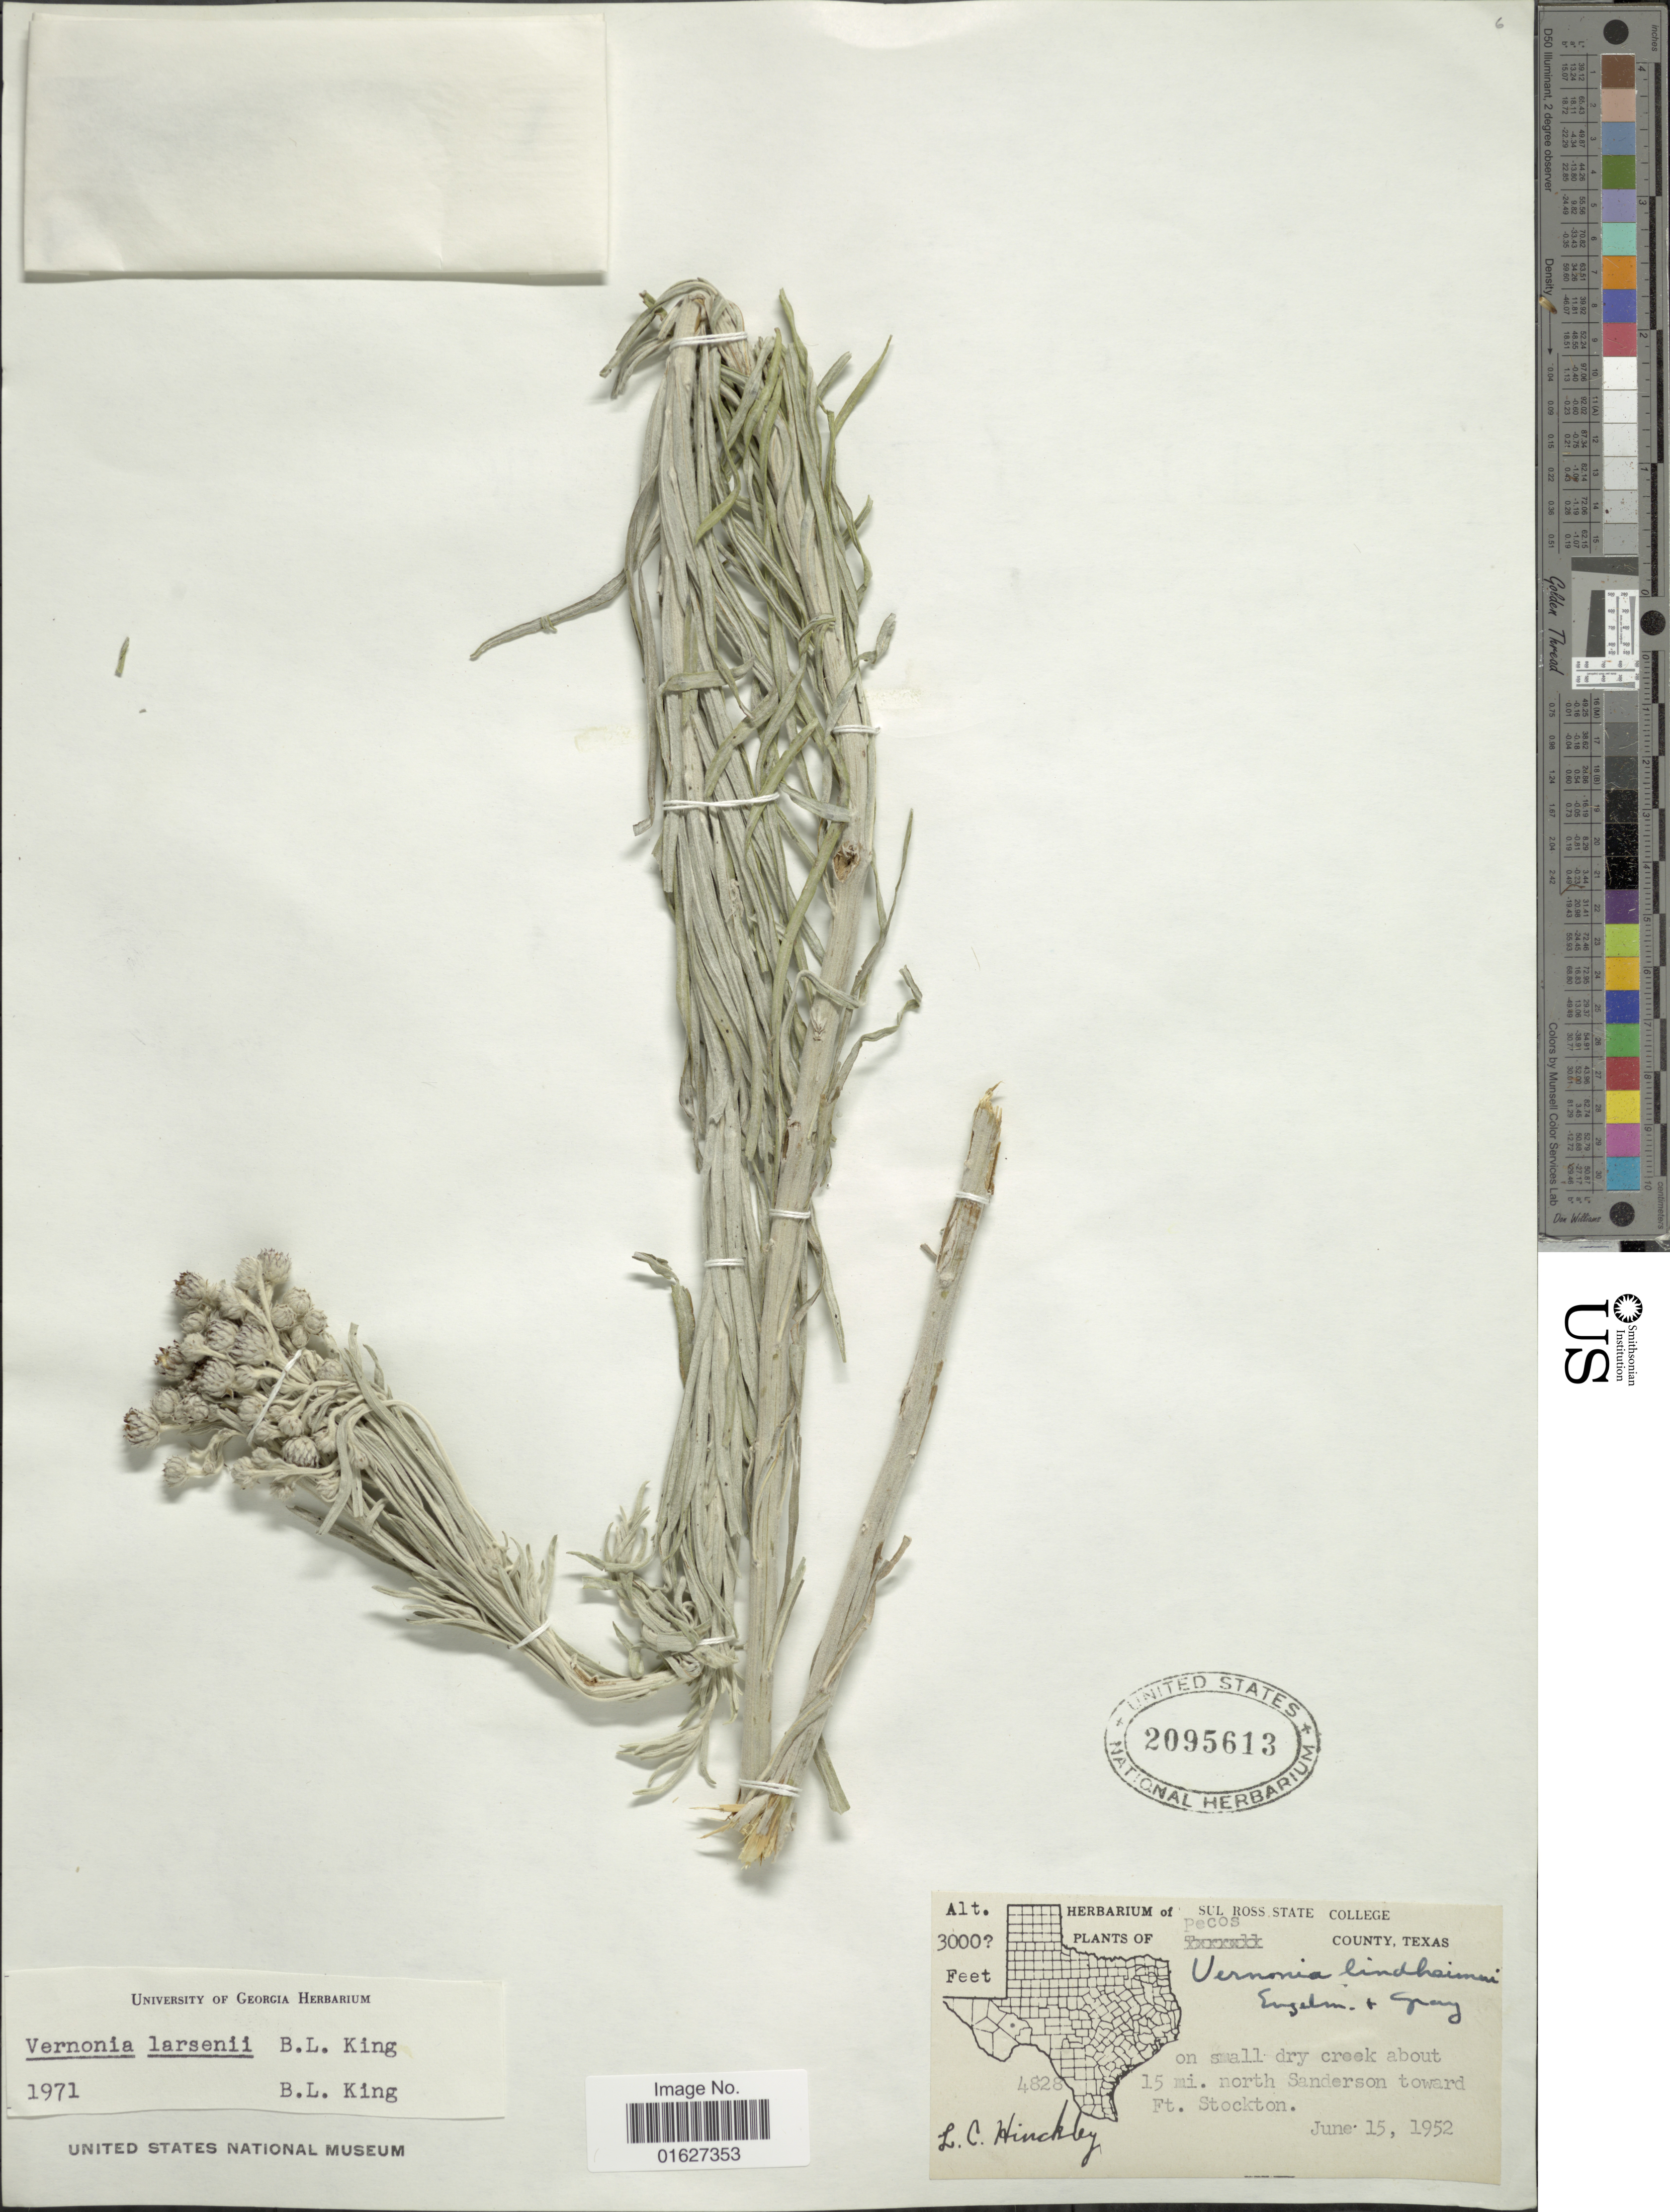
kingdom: Plantae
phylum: Tracheophyta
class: Magnoliopsida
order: Asterales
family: Asteraceae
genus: Vernonia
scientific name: Vernonia larseniae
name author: B.L. King & S.B. Jones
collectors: L. Hinckley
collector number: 4828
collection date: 1952-06-15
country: United States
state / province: Texas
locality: Pecos County, Texas. on small dry creek about 15 mi. north Sanderson toward Ft. Stockton.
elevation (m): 914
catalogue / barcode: US 2095613